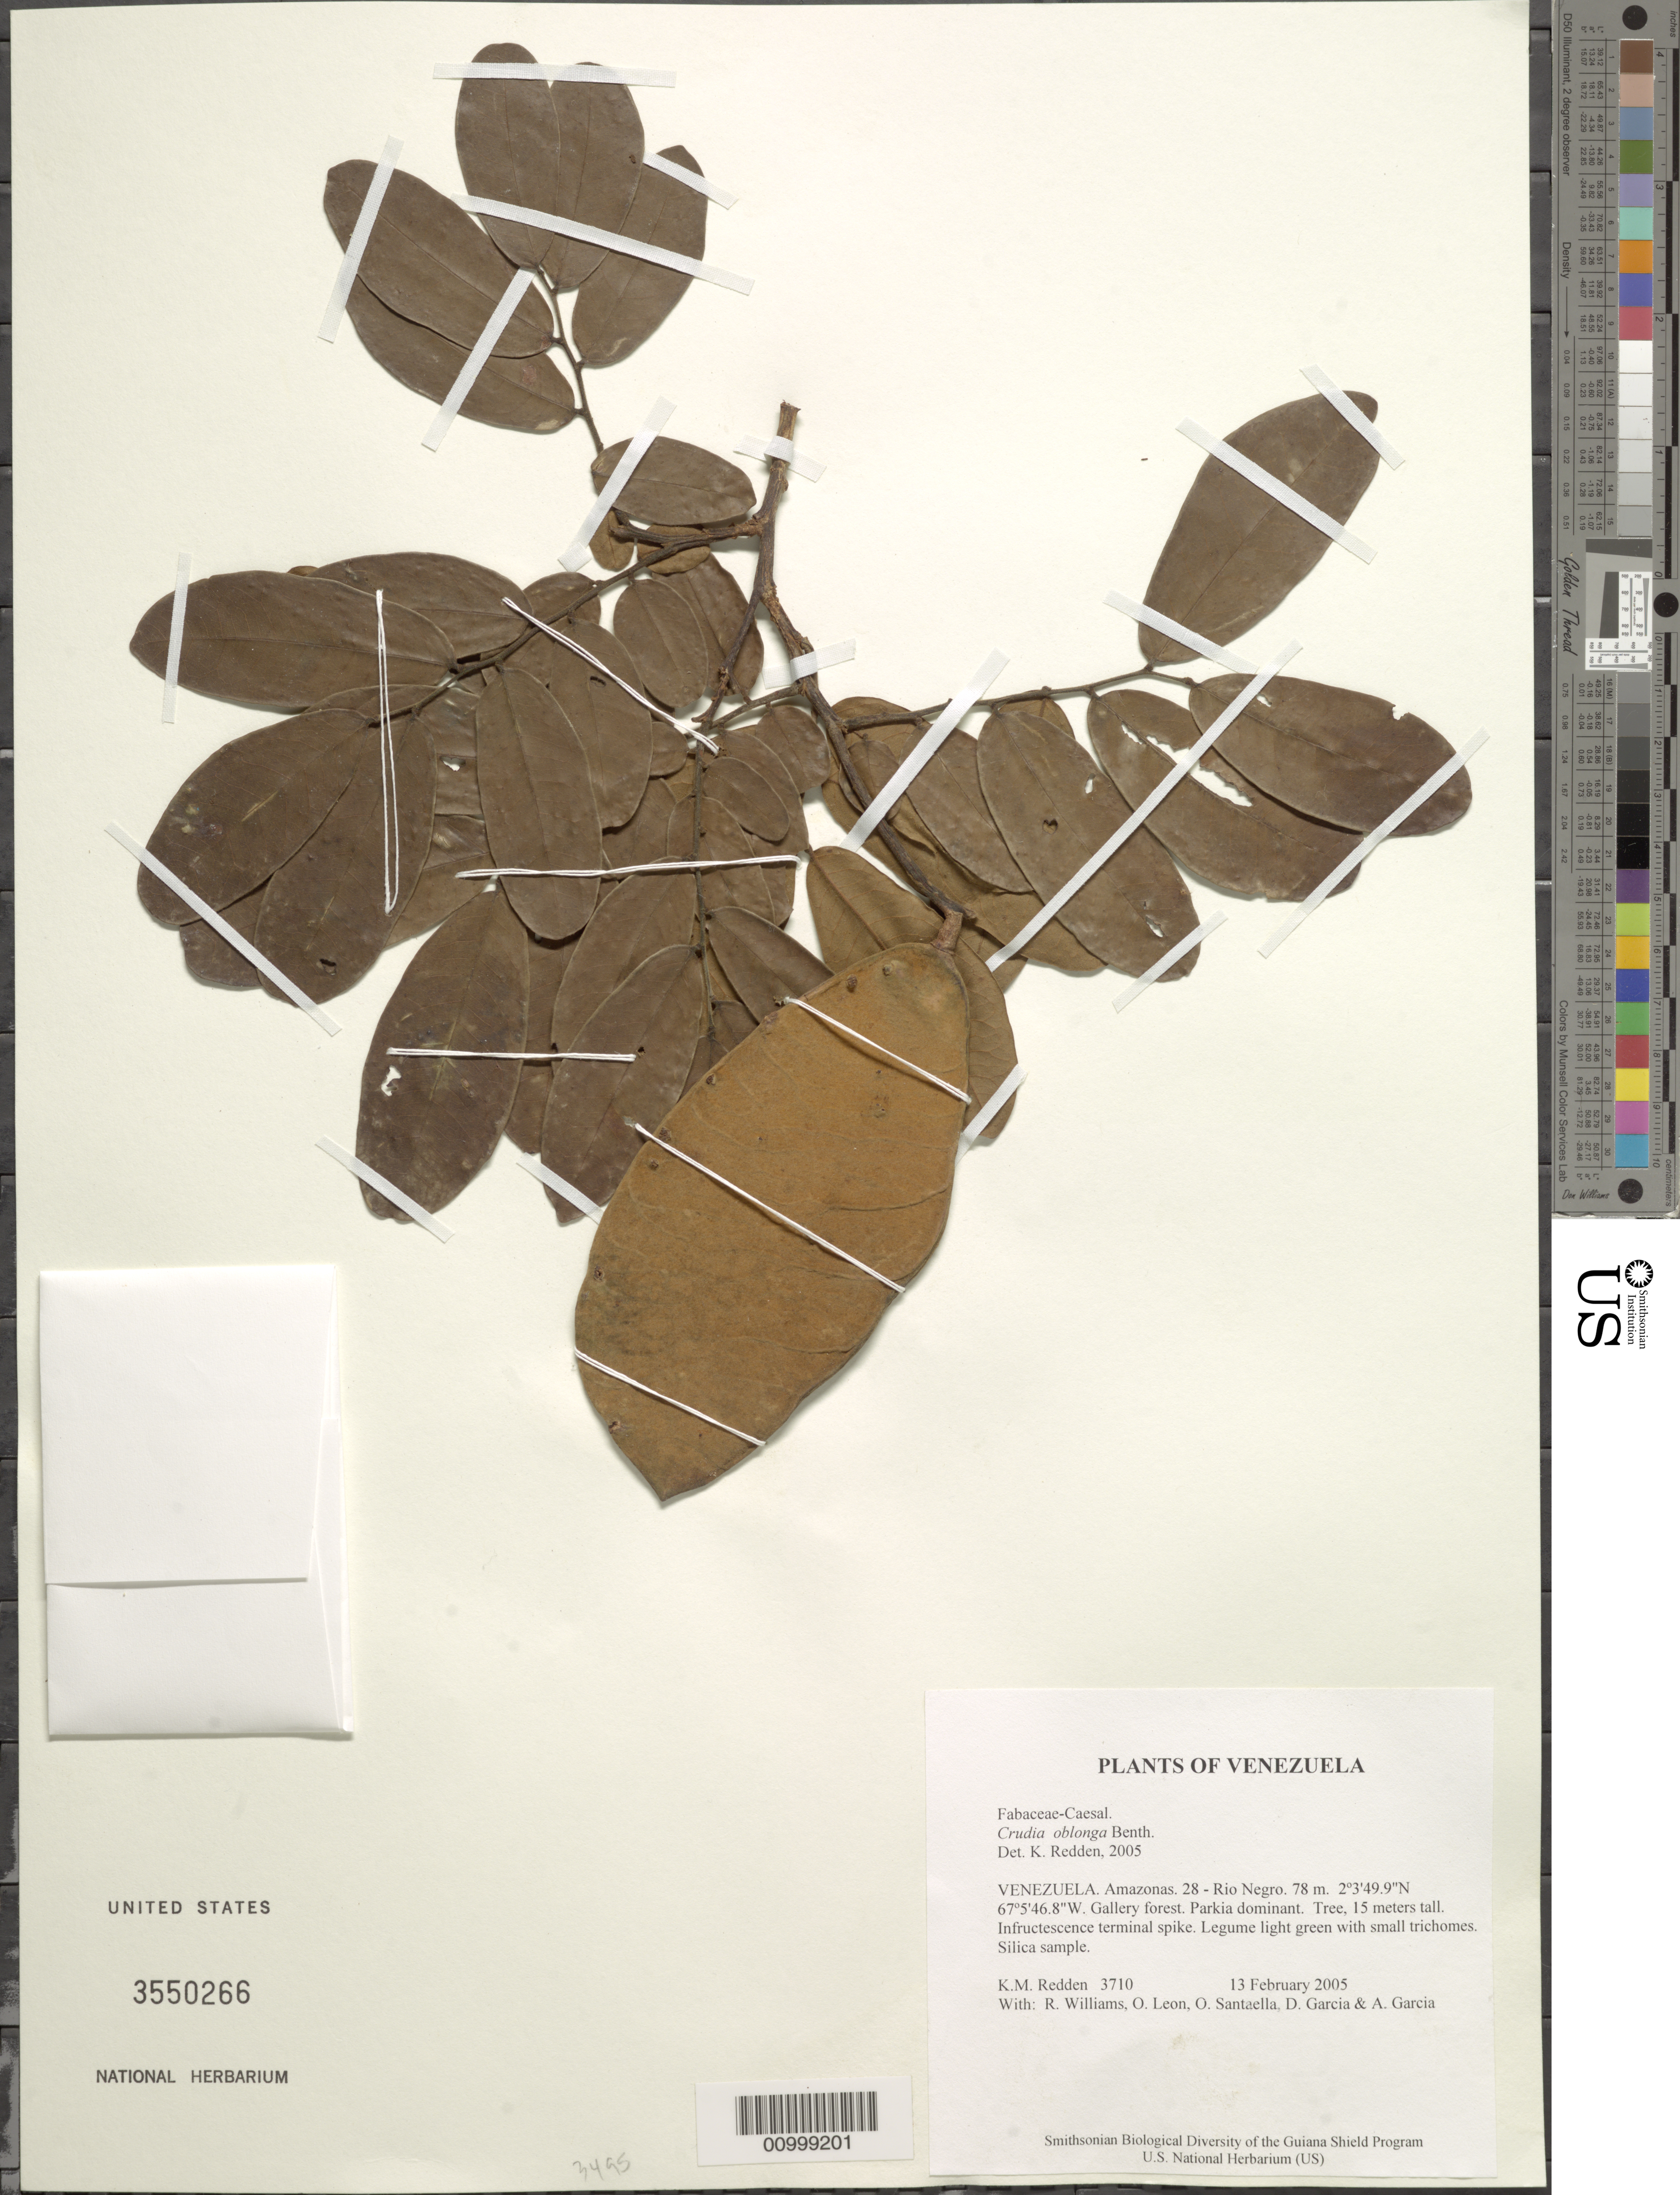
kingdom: Plantae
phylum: Tracheophyta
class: Magnoliopsida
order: Fabales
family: Fabaceae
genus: Crudia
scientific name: Crudia oblonga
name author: Benth.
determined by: Redden, K. M.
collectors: K. M. Redden, R. Williams, O. León, O. Santaella, D. Garcia & A. Garcia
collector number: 3710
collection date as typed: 13 February 2005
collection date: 2005-02-13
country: Venezuela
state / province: Amazonas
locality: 28 - Rio Negro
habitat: Gallery forest. Parkia dominant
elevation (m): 78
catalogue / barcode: US 3550266